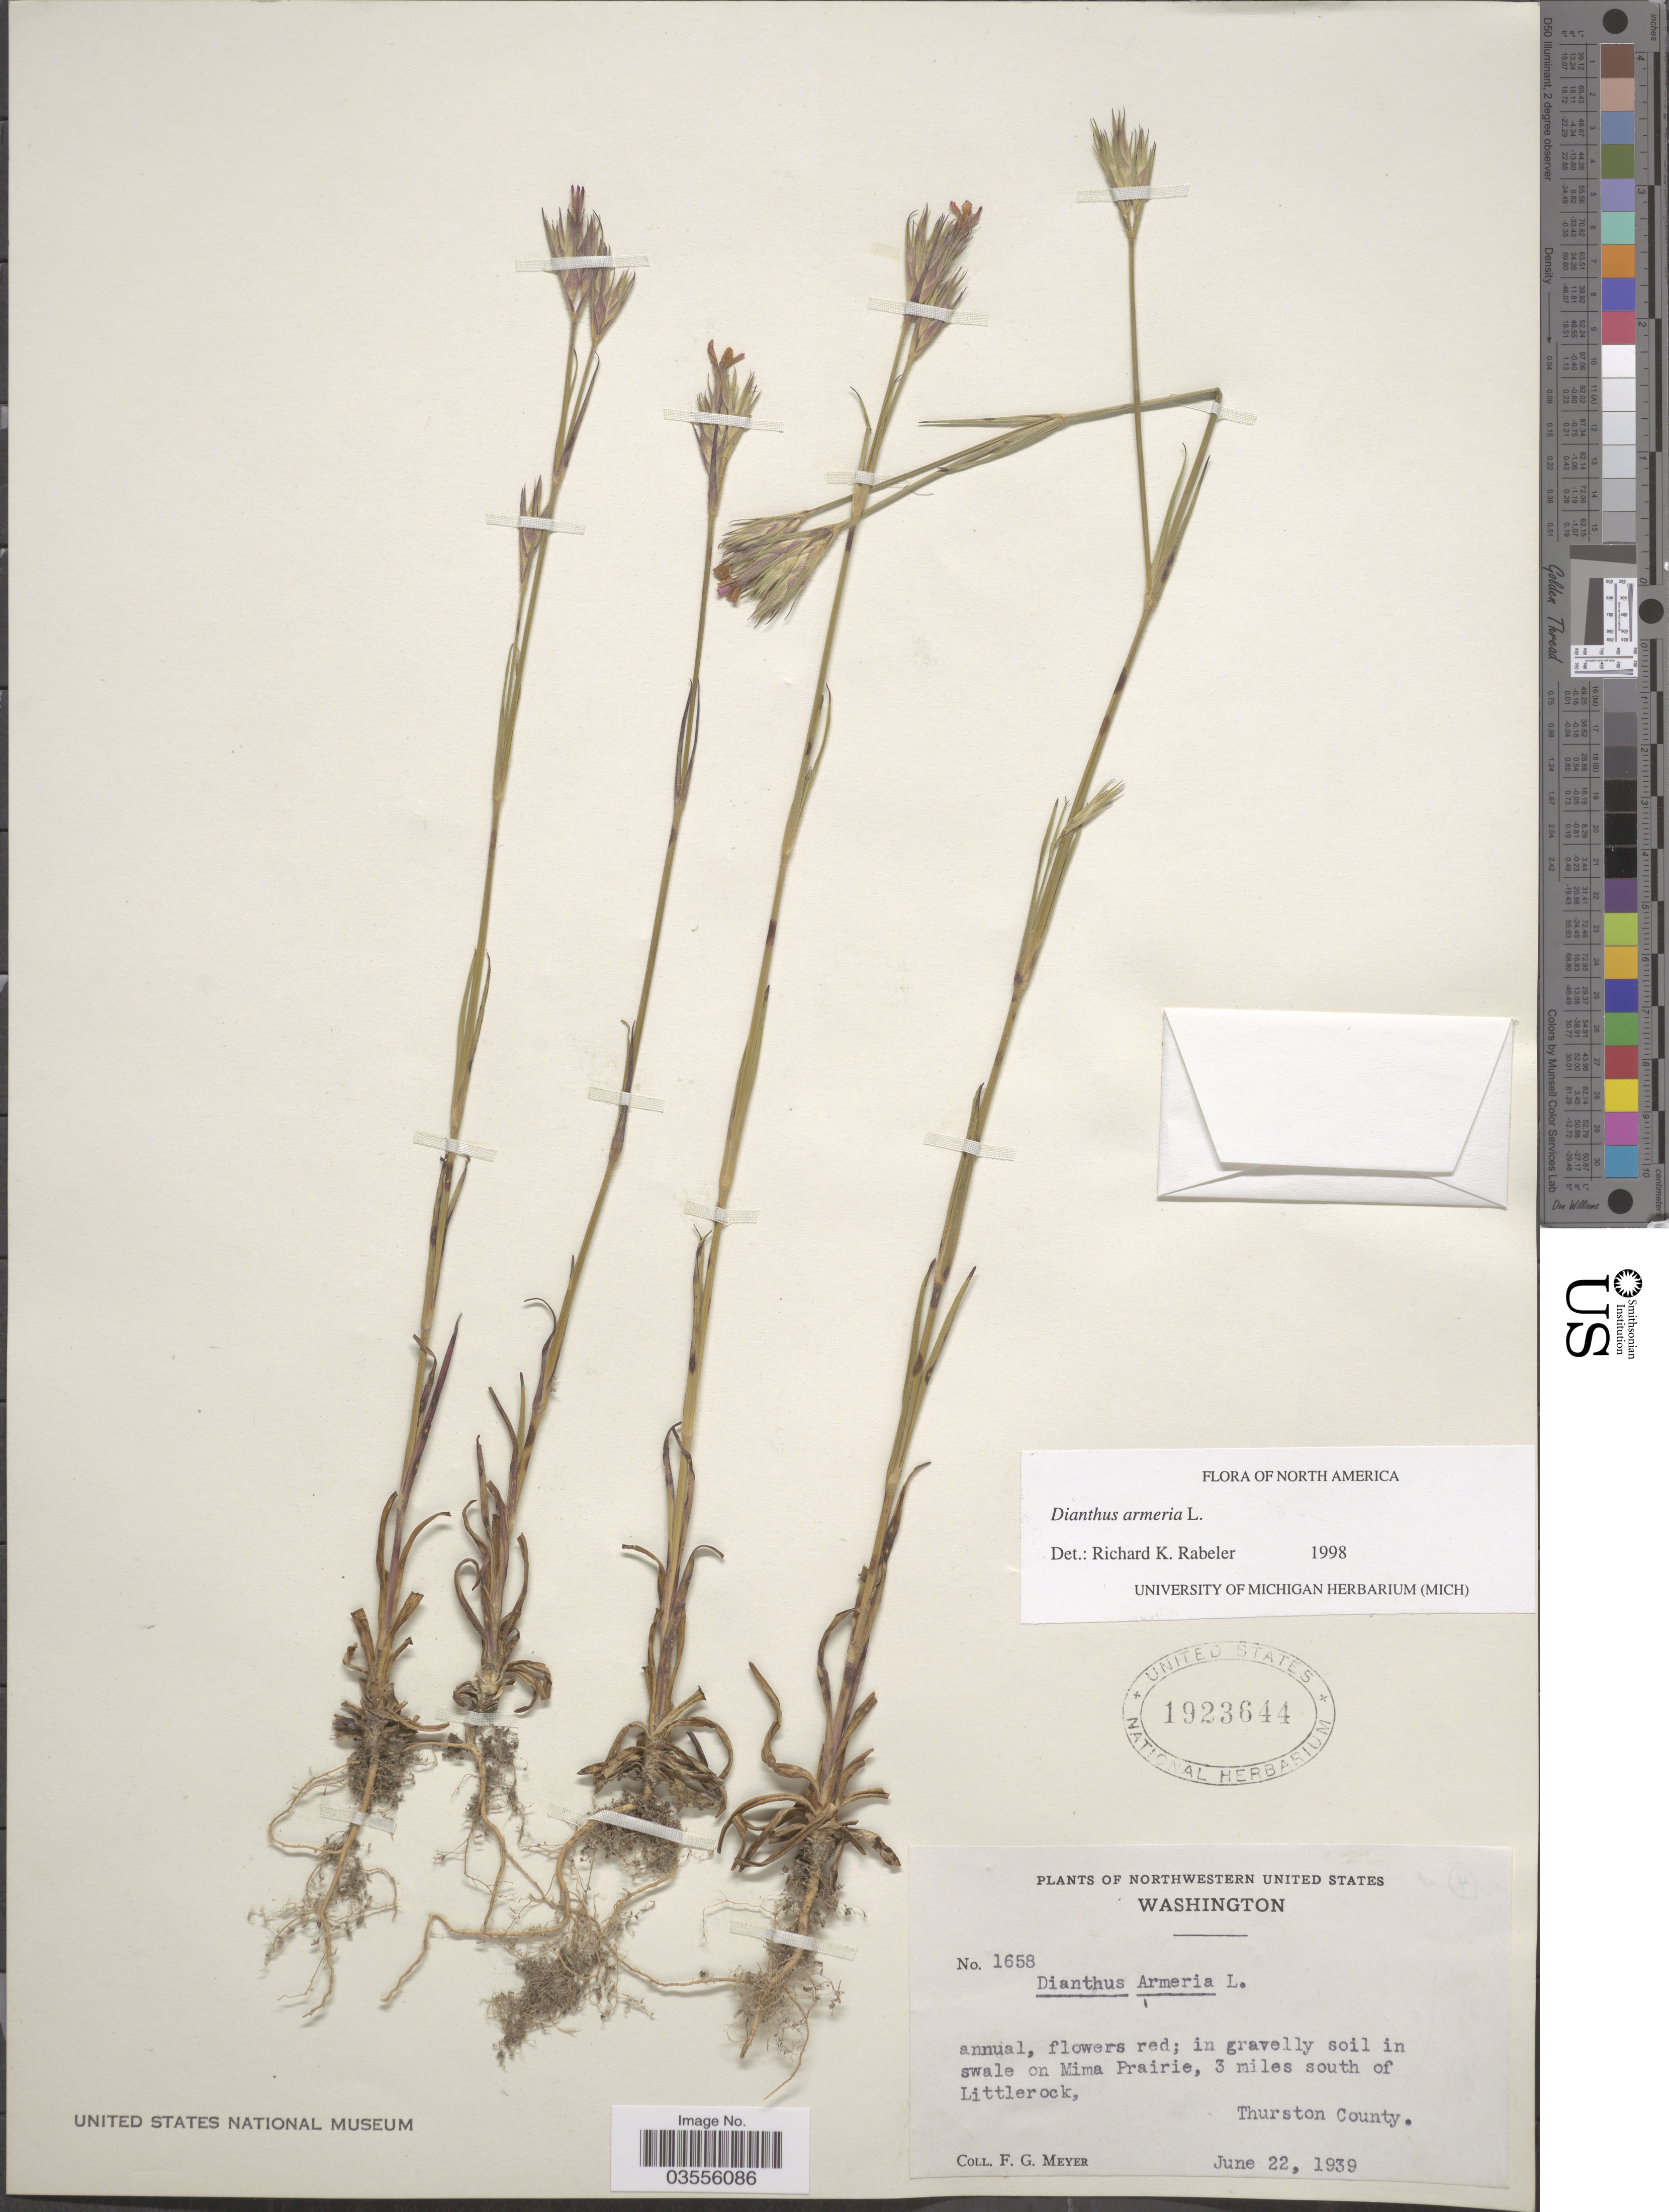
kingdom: Plantae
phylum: Tracheophyta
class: Magnoliopsida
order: Caryophyllales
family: Caryophyllaceae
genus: Dianthus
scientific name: Dianthus armeria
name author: L.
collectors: F. G. Meyer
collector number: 1658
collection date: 1939-06-22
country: United States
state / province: Washington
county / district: Thurston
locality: Northwestern United States. Mima Prairie, 3 miles south of Littlerock, Thurston County.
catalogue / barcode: US 1923644